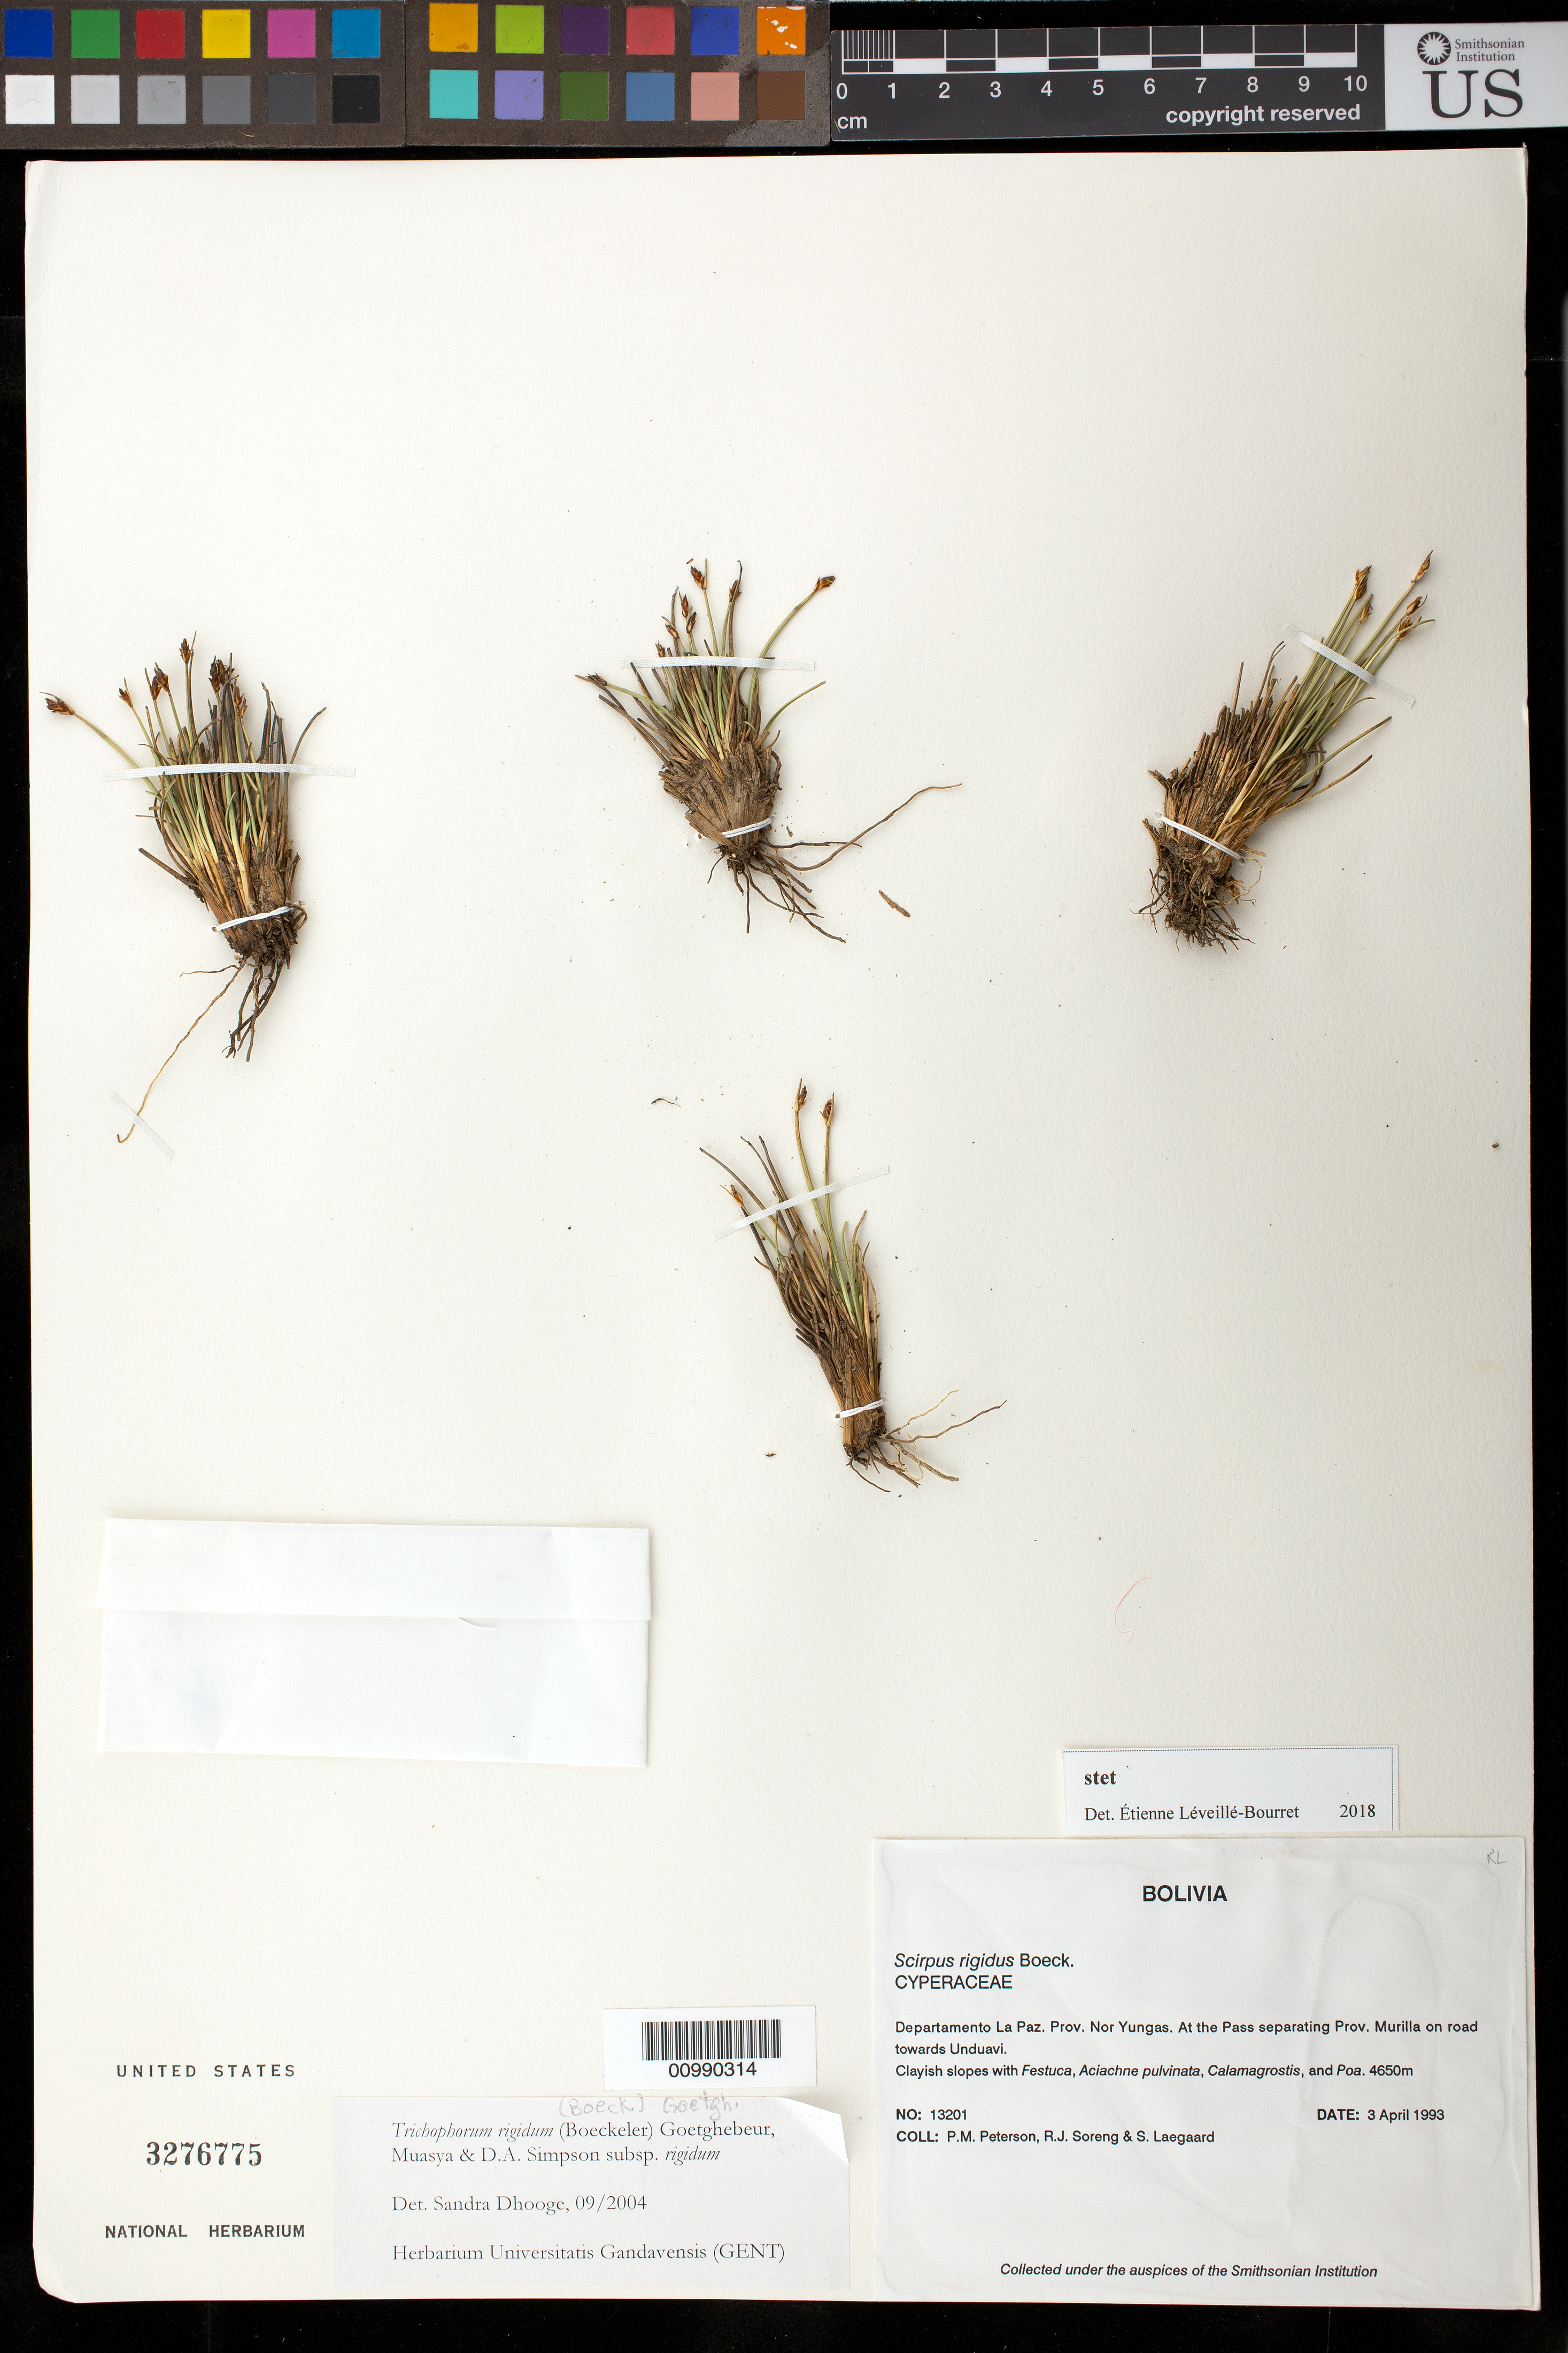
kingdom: Plantae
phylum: Tracheophyta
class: Liliopsida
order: Poales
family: Cyperaceae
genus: Trichophorum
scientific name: Trichophorum rigidum subsp. rigidum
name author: (Steud.) Goetgh. et al.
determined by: Dhooge, S.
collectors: P. M. Peterson, R. J. Soreng & S. Lægaard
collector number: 13201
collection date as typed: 03 Apr 1993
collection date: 1993-04-03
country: Bolivia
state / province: La Paz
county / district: Nor Yungas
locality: At the Pass separating Prov. Murilla on road towards Unduavi.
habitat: Clayish slopes with Festuca, Aciachne pulvinata, Calamagrostis, and Poa.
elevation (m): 4650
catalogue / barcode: US 3276775